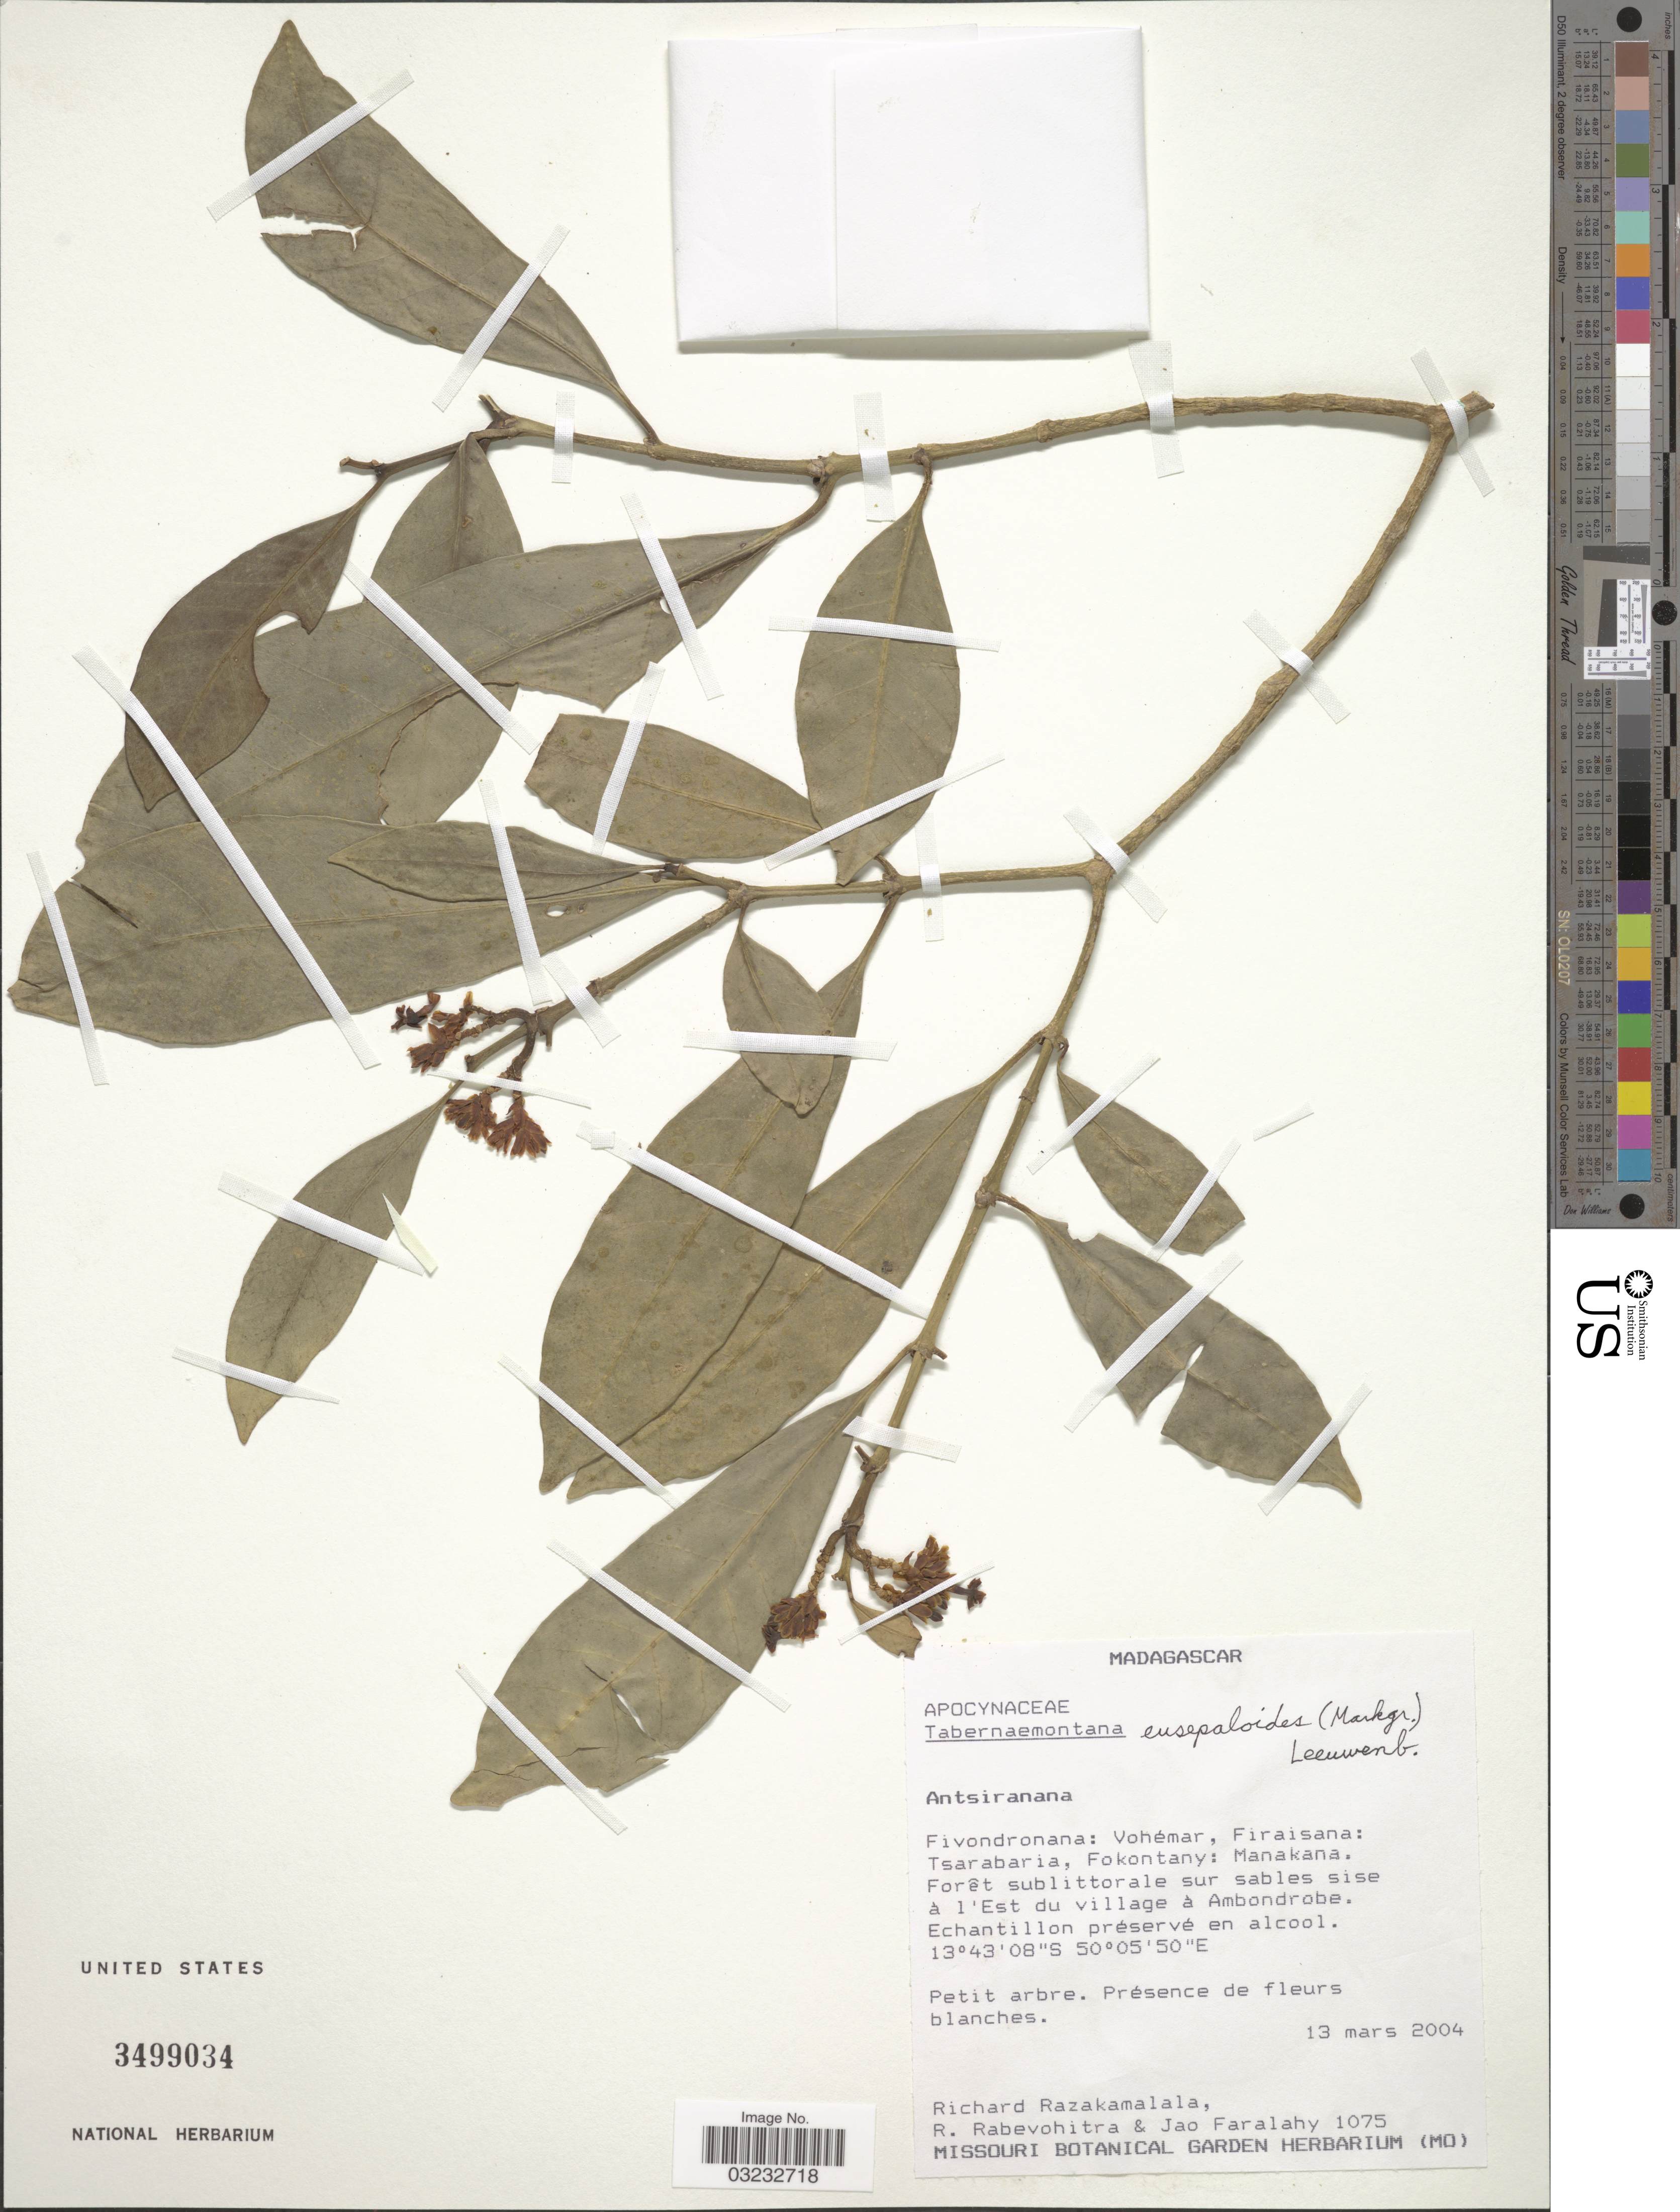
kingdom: Plantae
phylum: Tracheophyta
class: Magnoliopsida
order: Gentianales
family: Apocynaceae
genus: Tabernaemontana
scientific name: Tabernaemontana eusepaloides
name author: (Markgr.) Leeuwenb.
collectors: R. Razakamalala, R. Rabevohitra & J. Faralahy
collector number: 1075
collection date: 2004-03-13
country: Madagascar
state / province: Sava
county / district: Vohémar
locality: Fivondronana: Vohémar, Firaisana: Tsarabaria, Fokontany: Manakana. Forêt sublittorale sur sables sise à l'Est du village à Ambondrobe.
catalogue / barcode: US 3499034